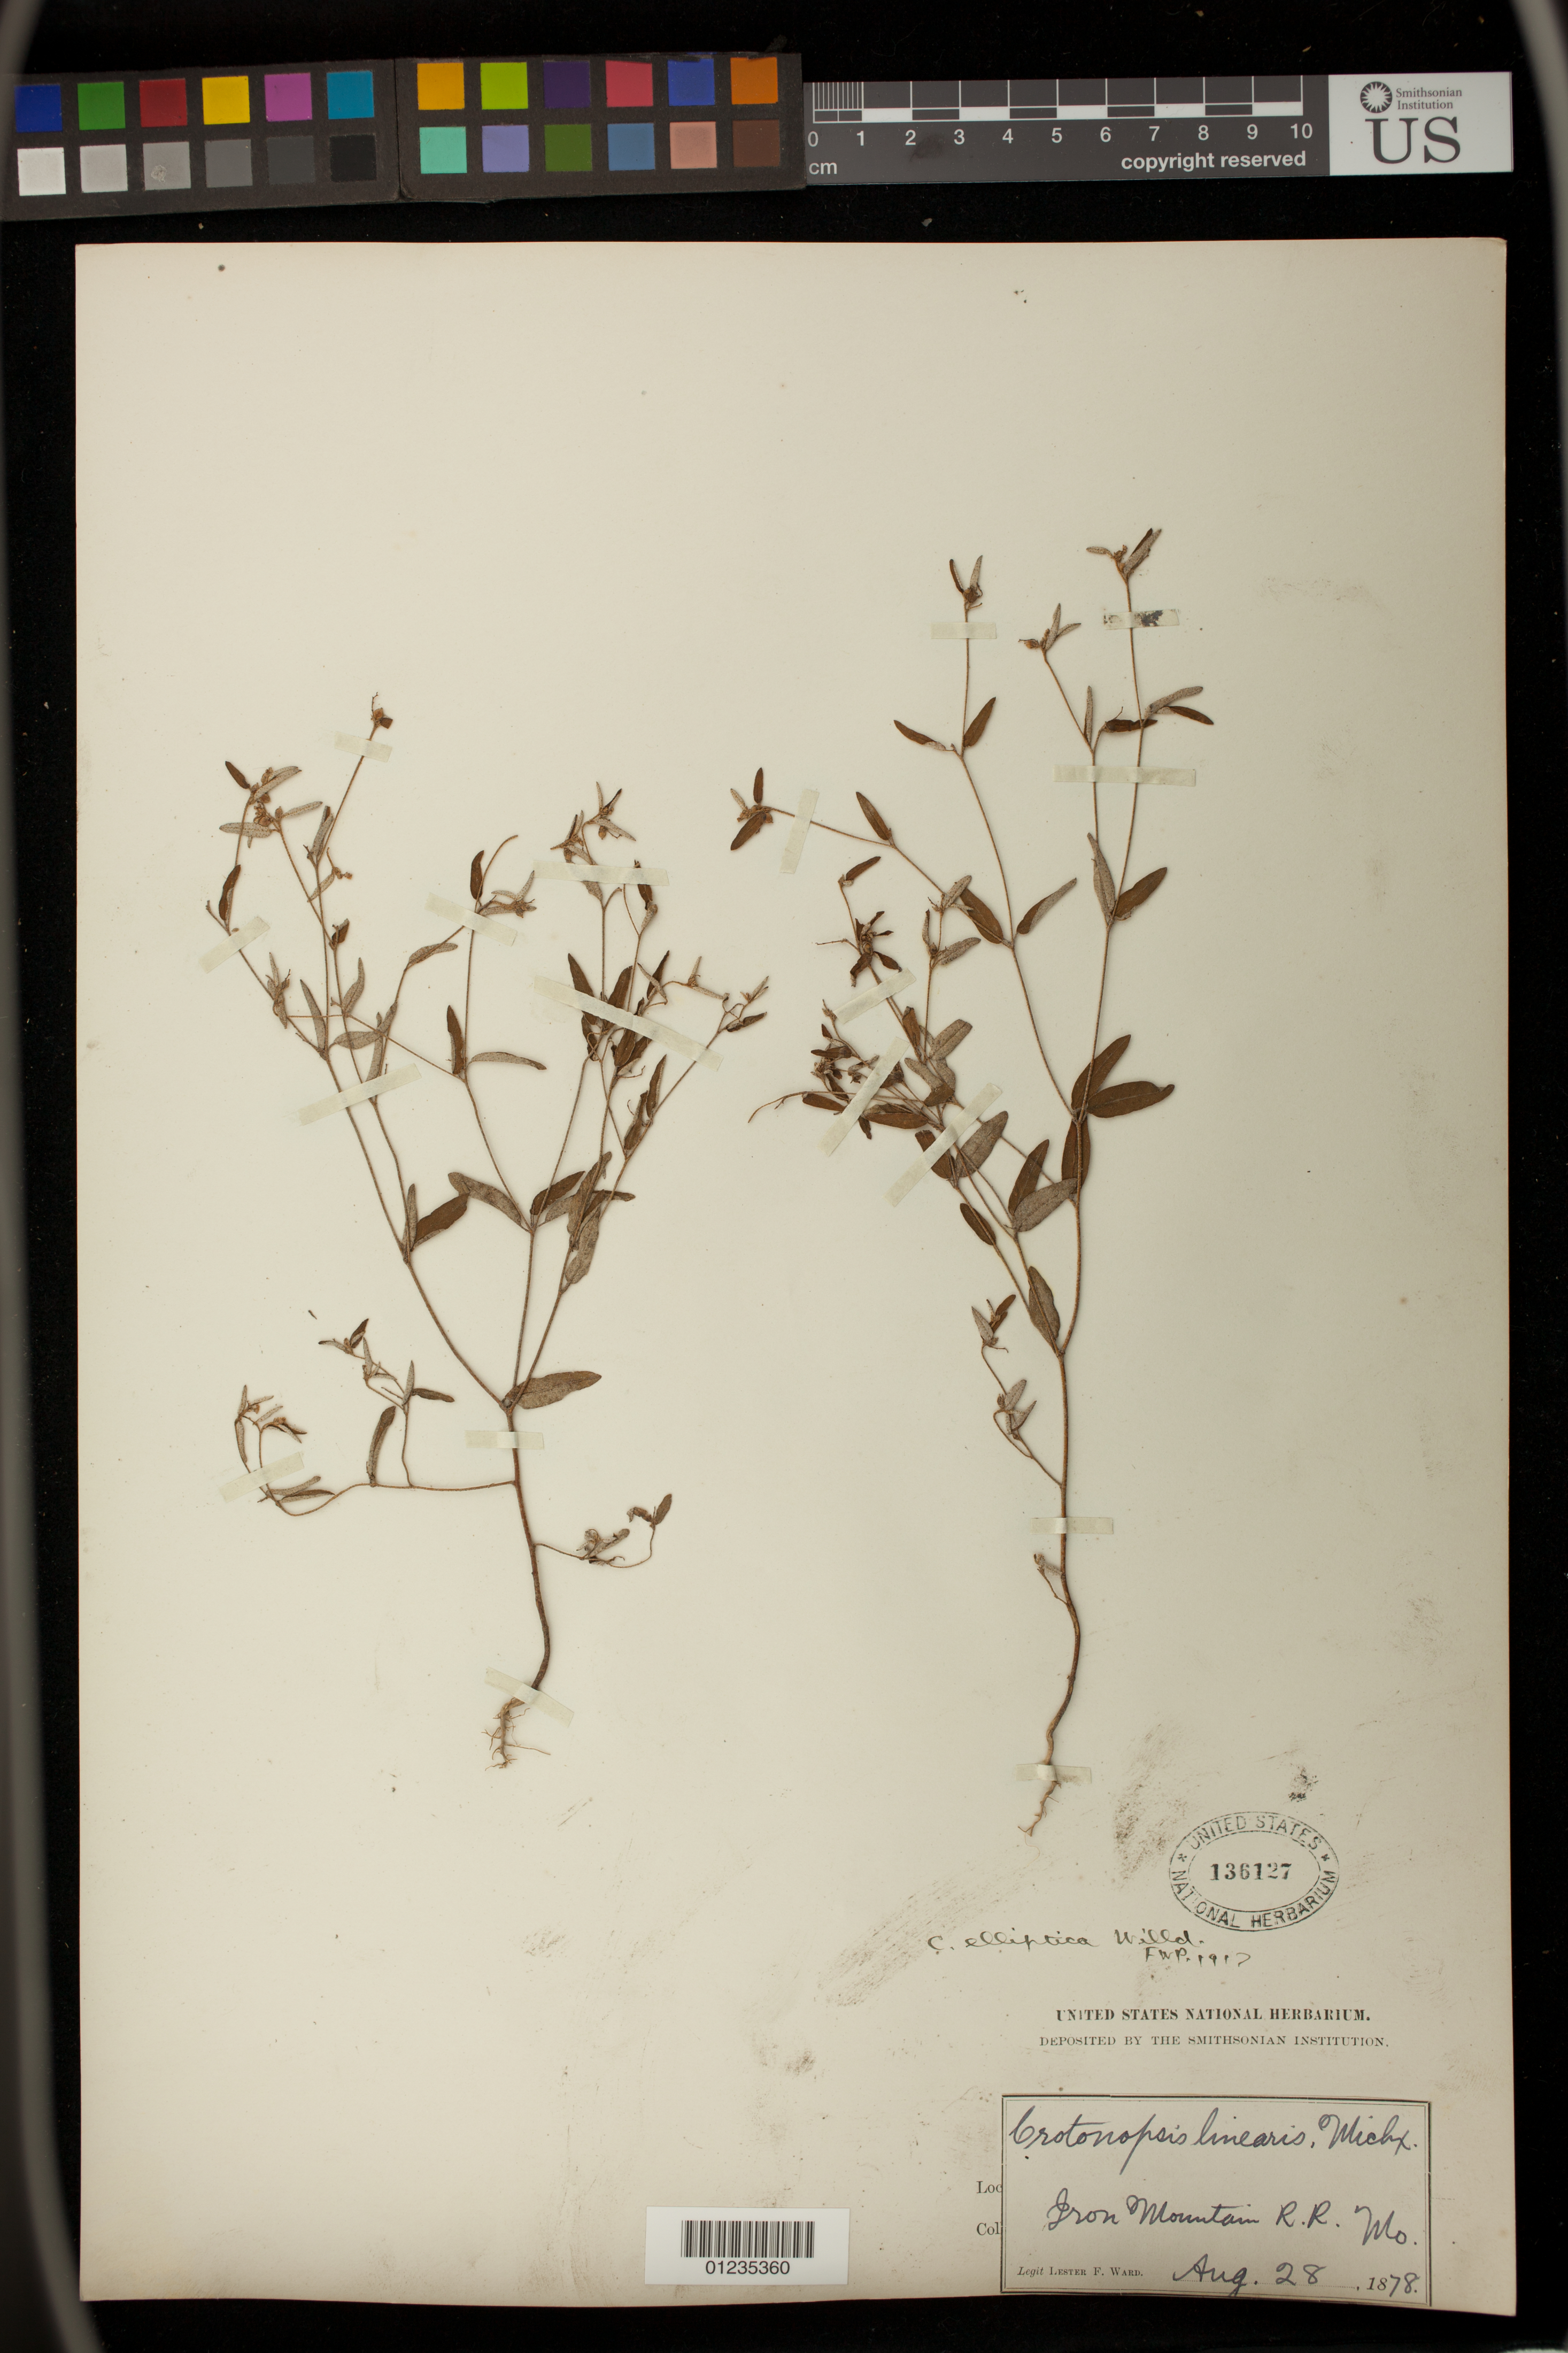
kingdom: Plantae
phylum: Tracheophyta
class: Magnoliopsida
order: Malpighiales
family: Euphorbiaceae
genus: Crotonopsis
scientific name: Crotonopsis elliptica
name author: Willd.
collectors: L. F. Ward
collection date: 1878-08-28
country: United States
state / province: Missouri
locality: Iron Mountain R.R.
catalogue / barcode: US 136127